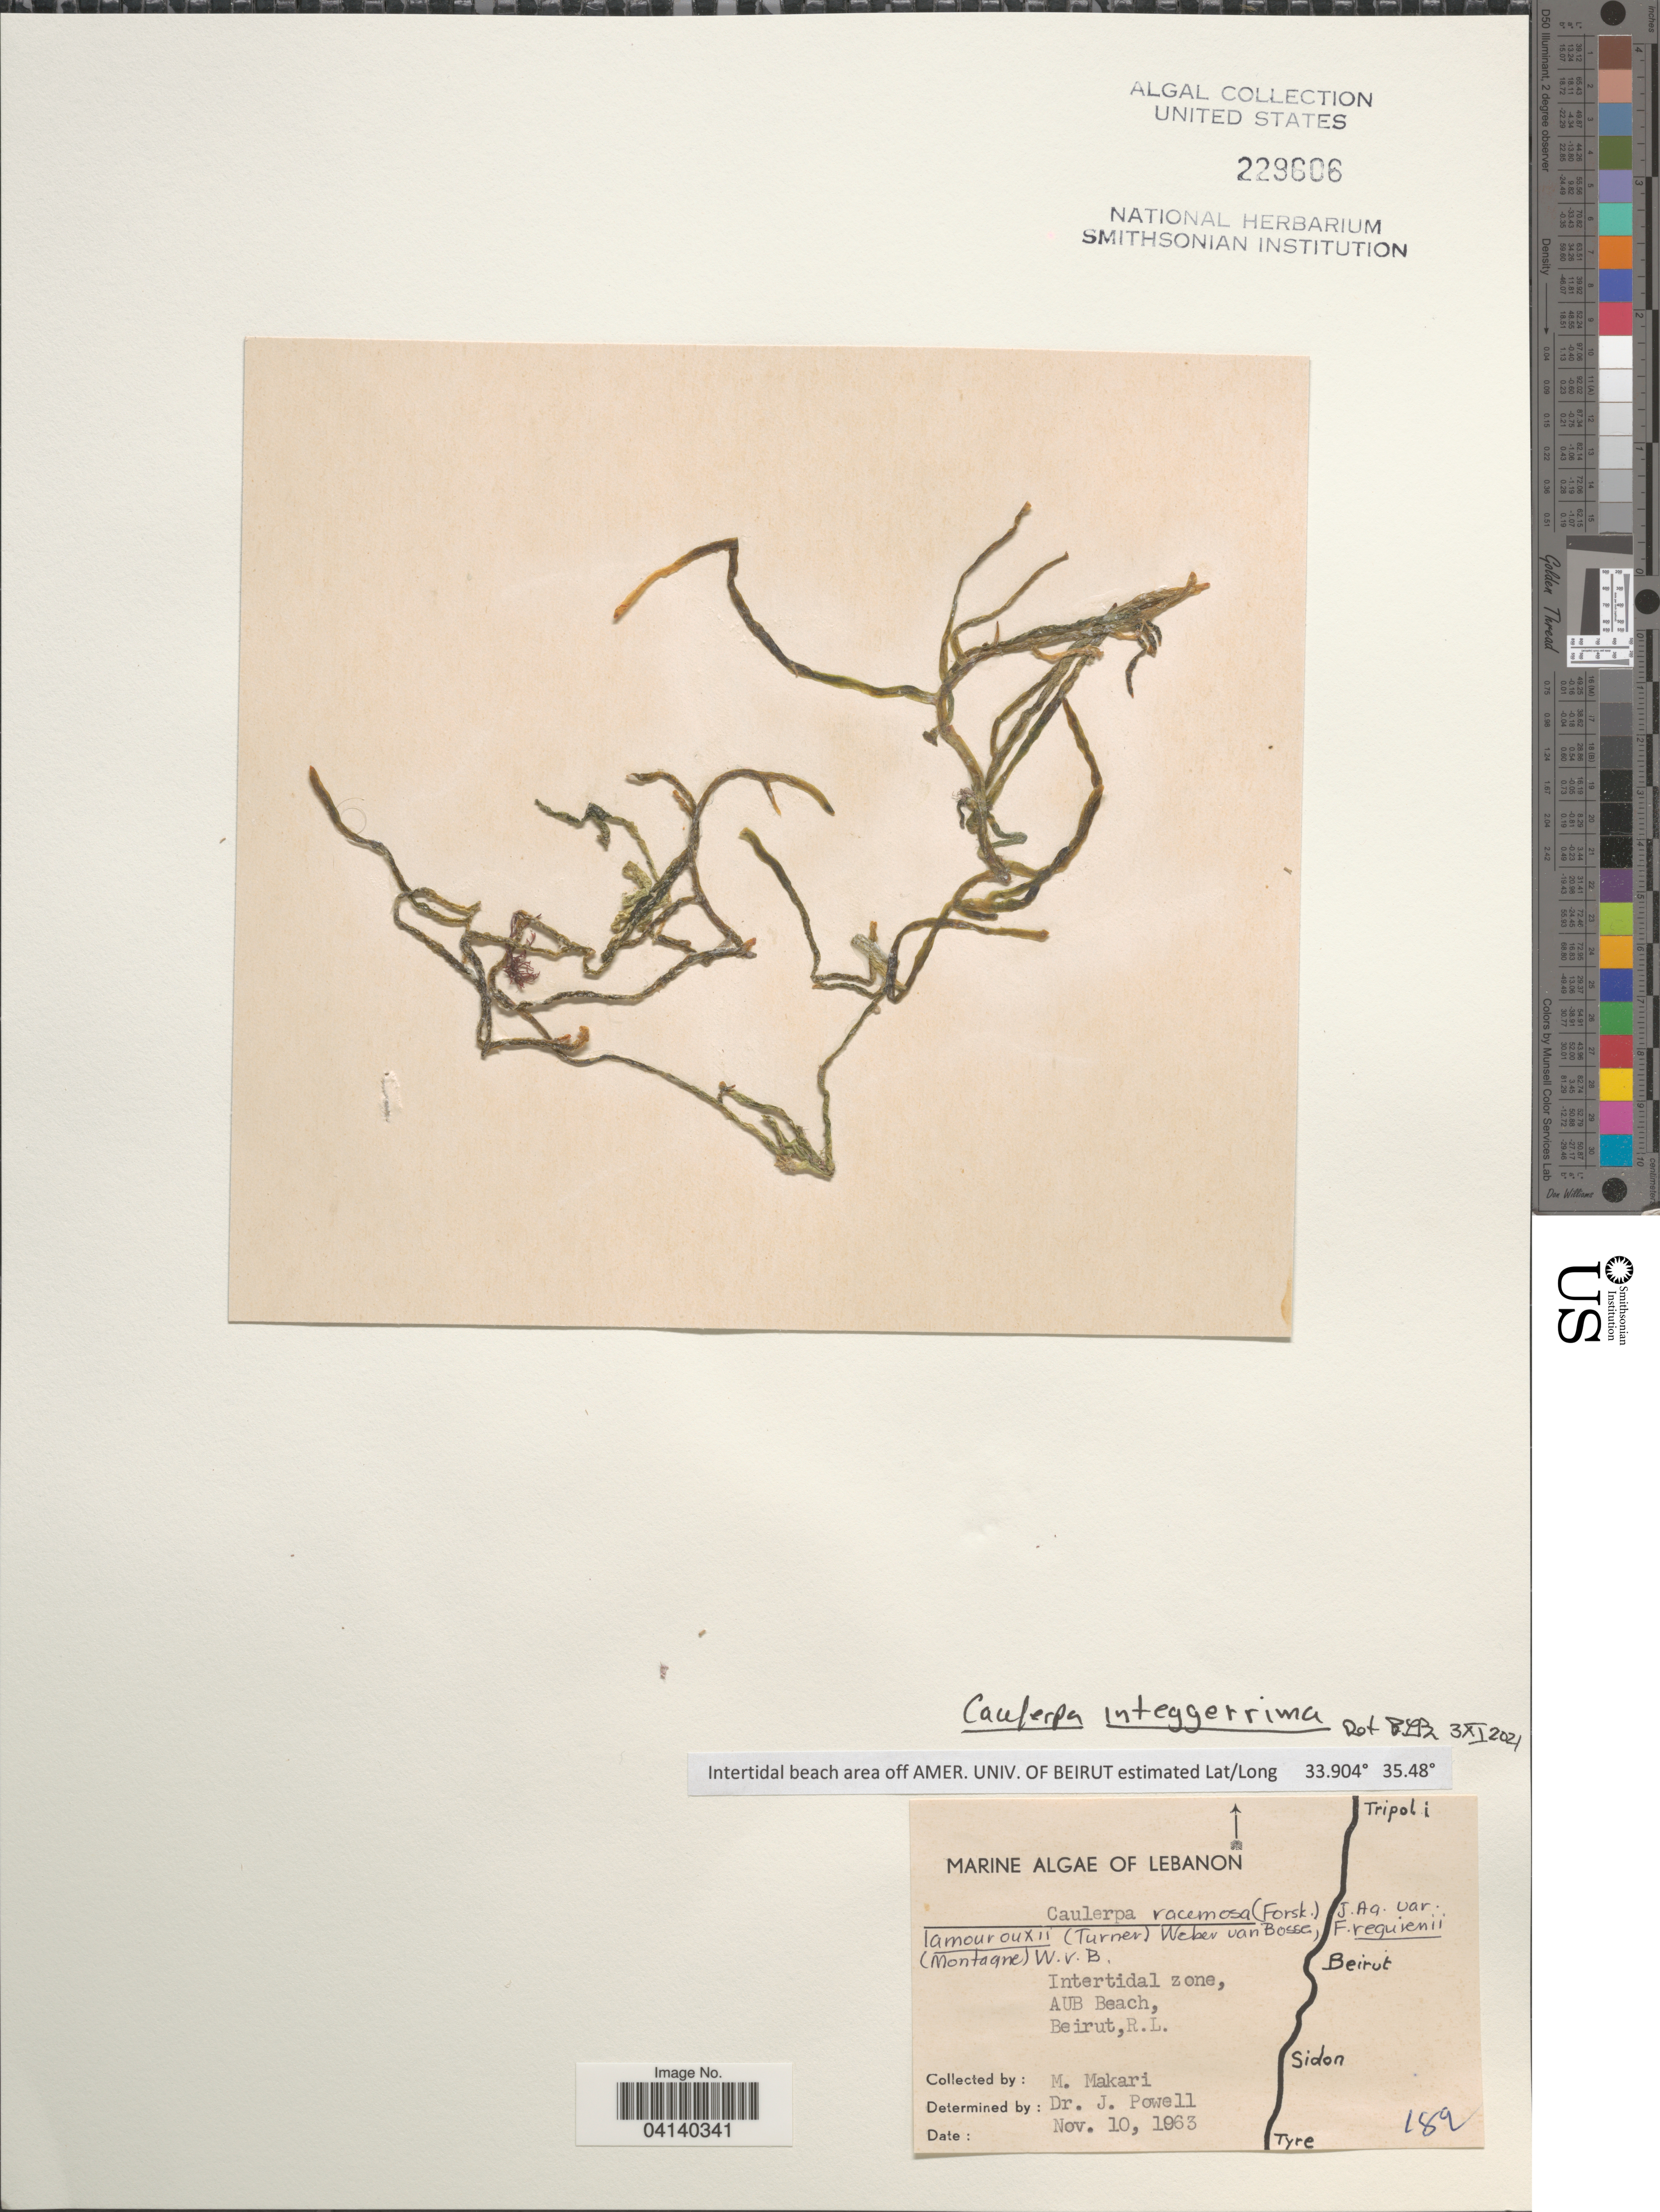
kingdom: Plantae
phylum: Chlorophyta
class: Ulvophyceae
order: Bryopsidales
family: Caulerpaceae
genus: Caulerpa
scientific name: Caulerpa integerrima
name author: (Zanardini) M.J. Wynne et al.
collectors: M. Makari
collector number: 189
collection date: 1963-11-10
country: Lebanon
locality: Intertidal zone, AUB Beach, Beirut,R.L. Off Amer. Univ. of Beirut.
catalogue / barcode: US 229606